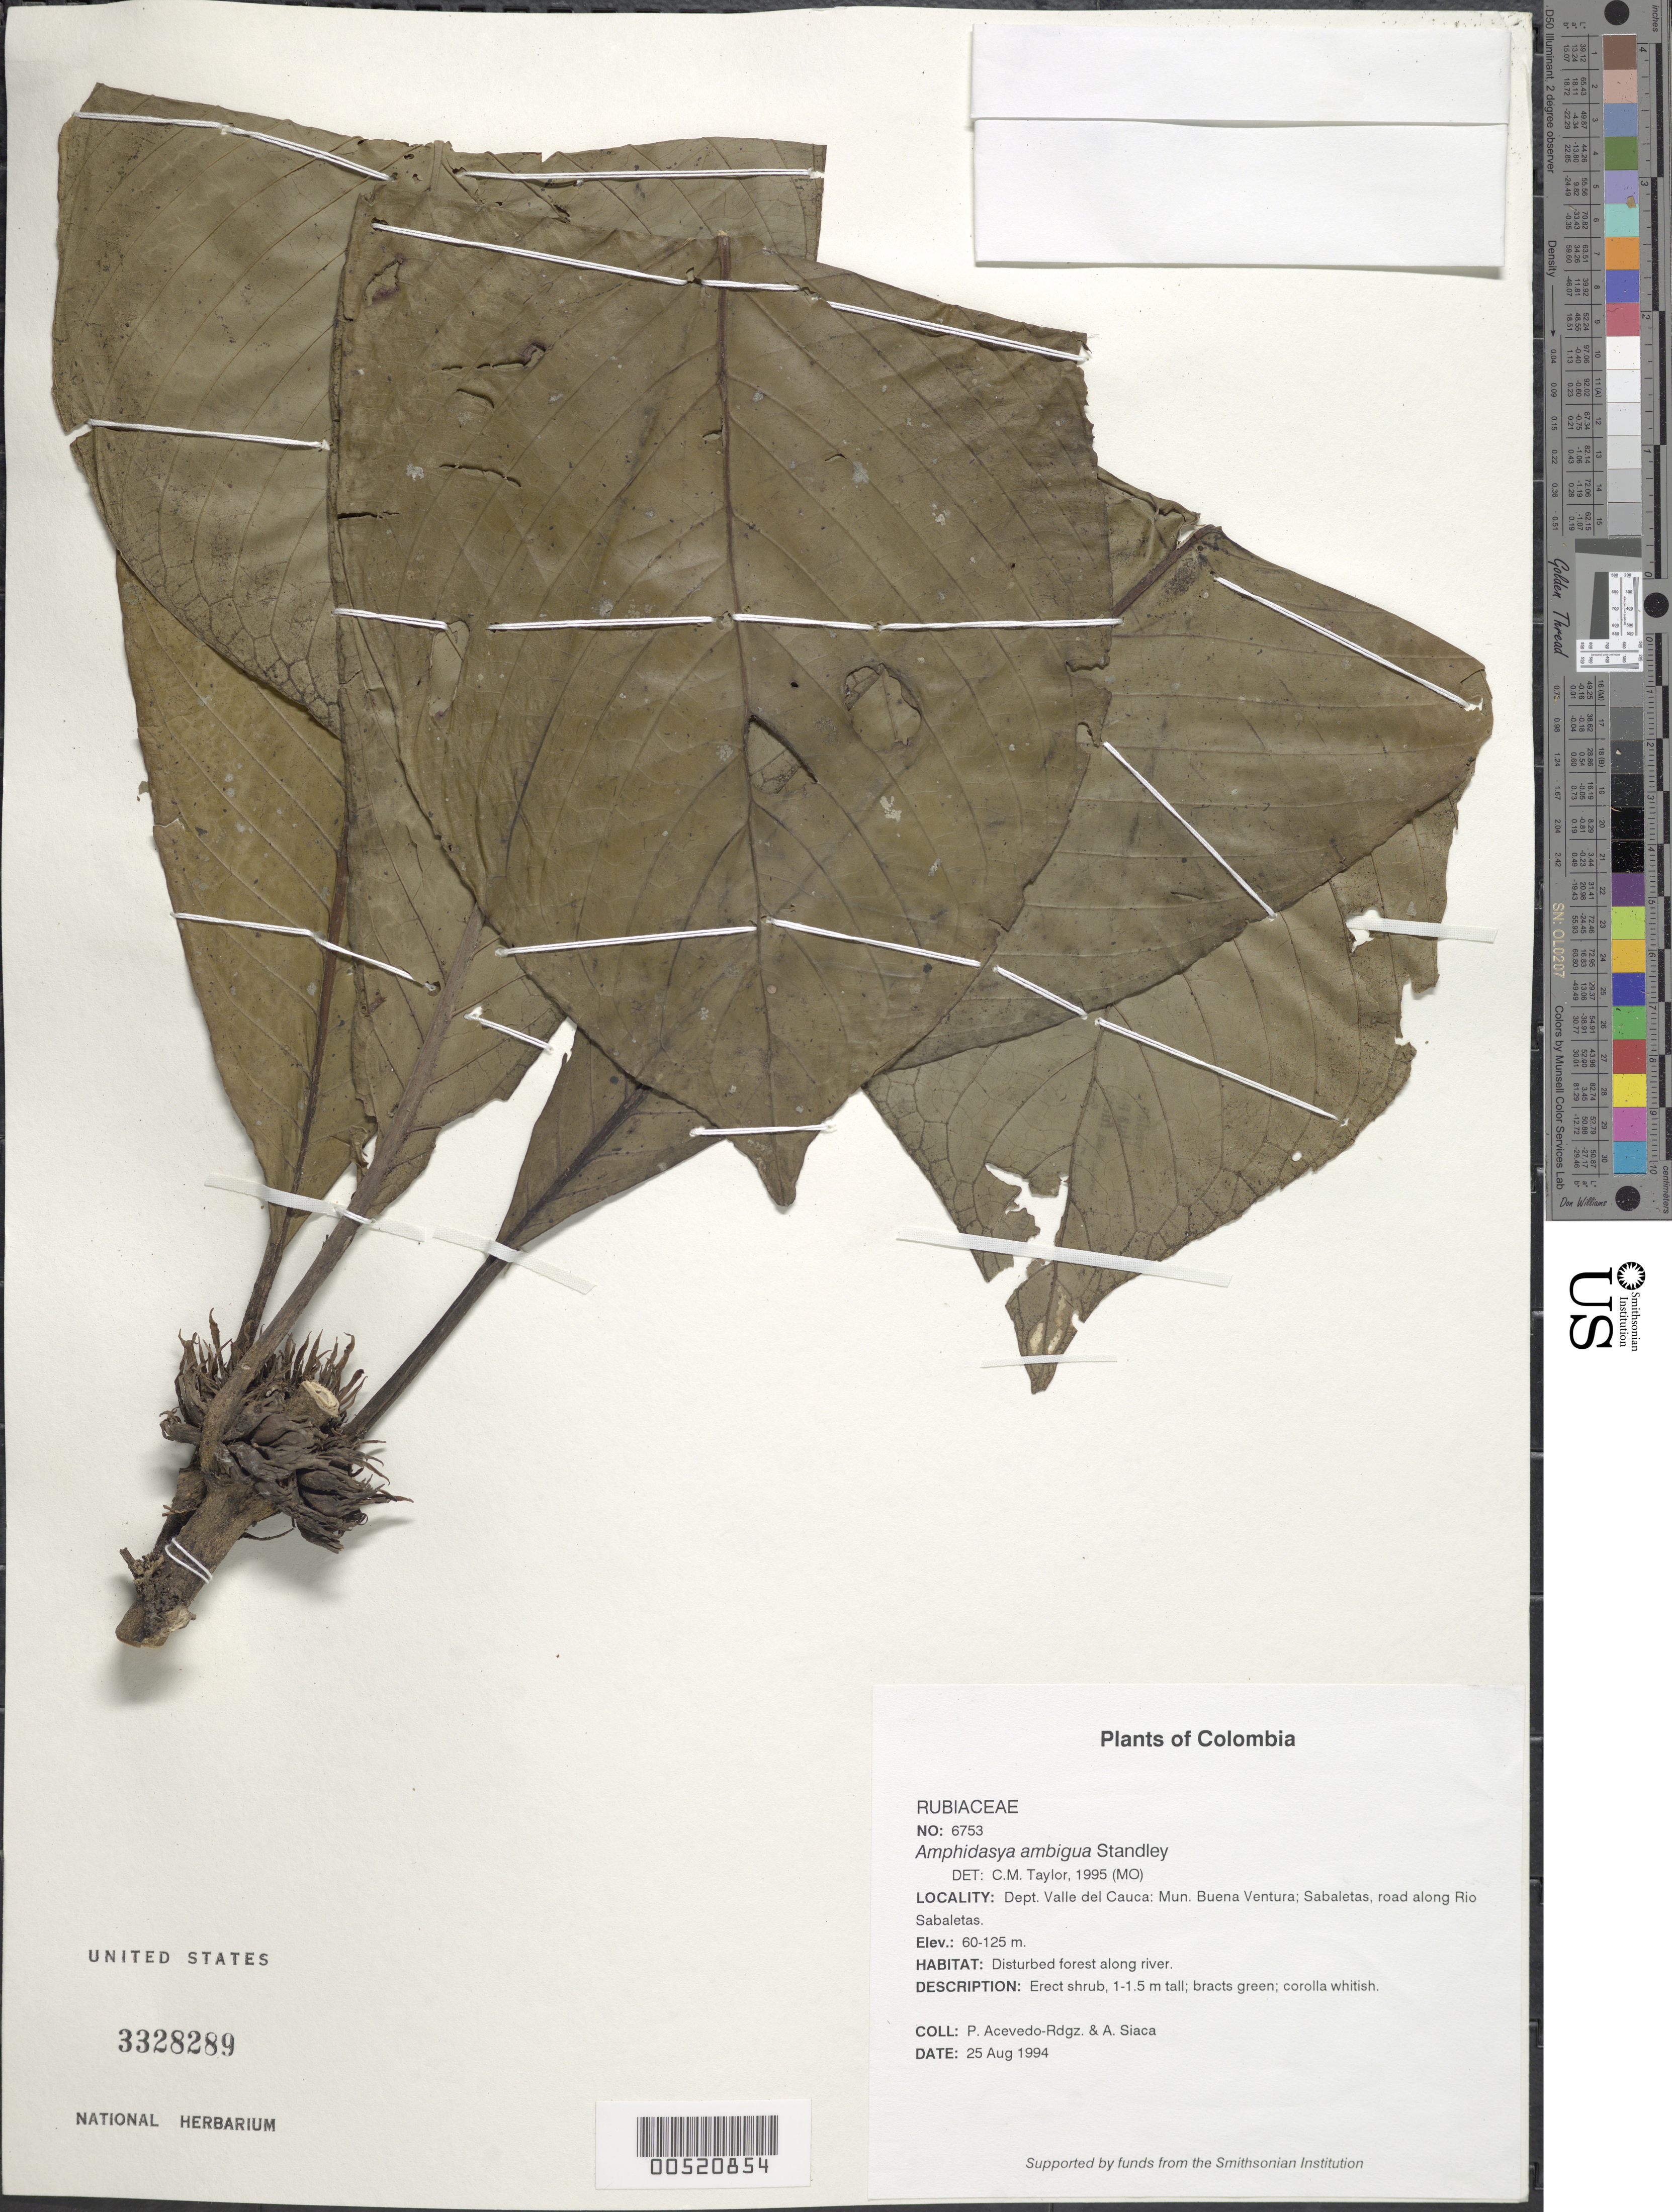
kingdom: Plantae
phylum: Tracheophyta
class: Magnoliopsida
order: Gentianales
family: Rubiaceae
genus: Amphidasya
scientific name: Amphidasya ambigua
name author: Standl.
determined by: Taylor, Charlotte M.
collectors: P. Acevedo-Rodr. & A. Siaca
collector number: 6753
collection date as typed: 25 Aug 1994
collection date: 1994-08-25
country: Colombia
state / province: Valle del Cauca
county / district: Buena Ventura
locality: Depart. Valle del Cauca; Mun. Buena Ventura; Sabaletas. Road along Río Sabaletas.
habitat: Disturbed forest along river.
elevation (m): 60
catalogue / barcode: US 3328289